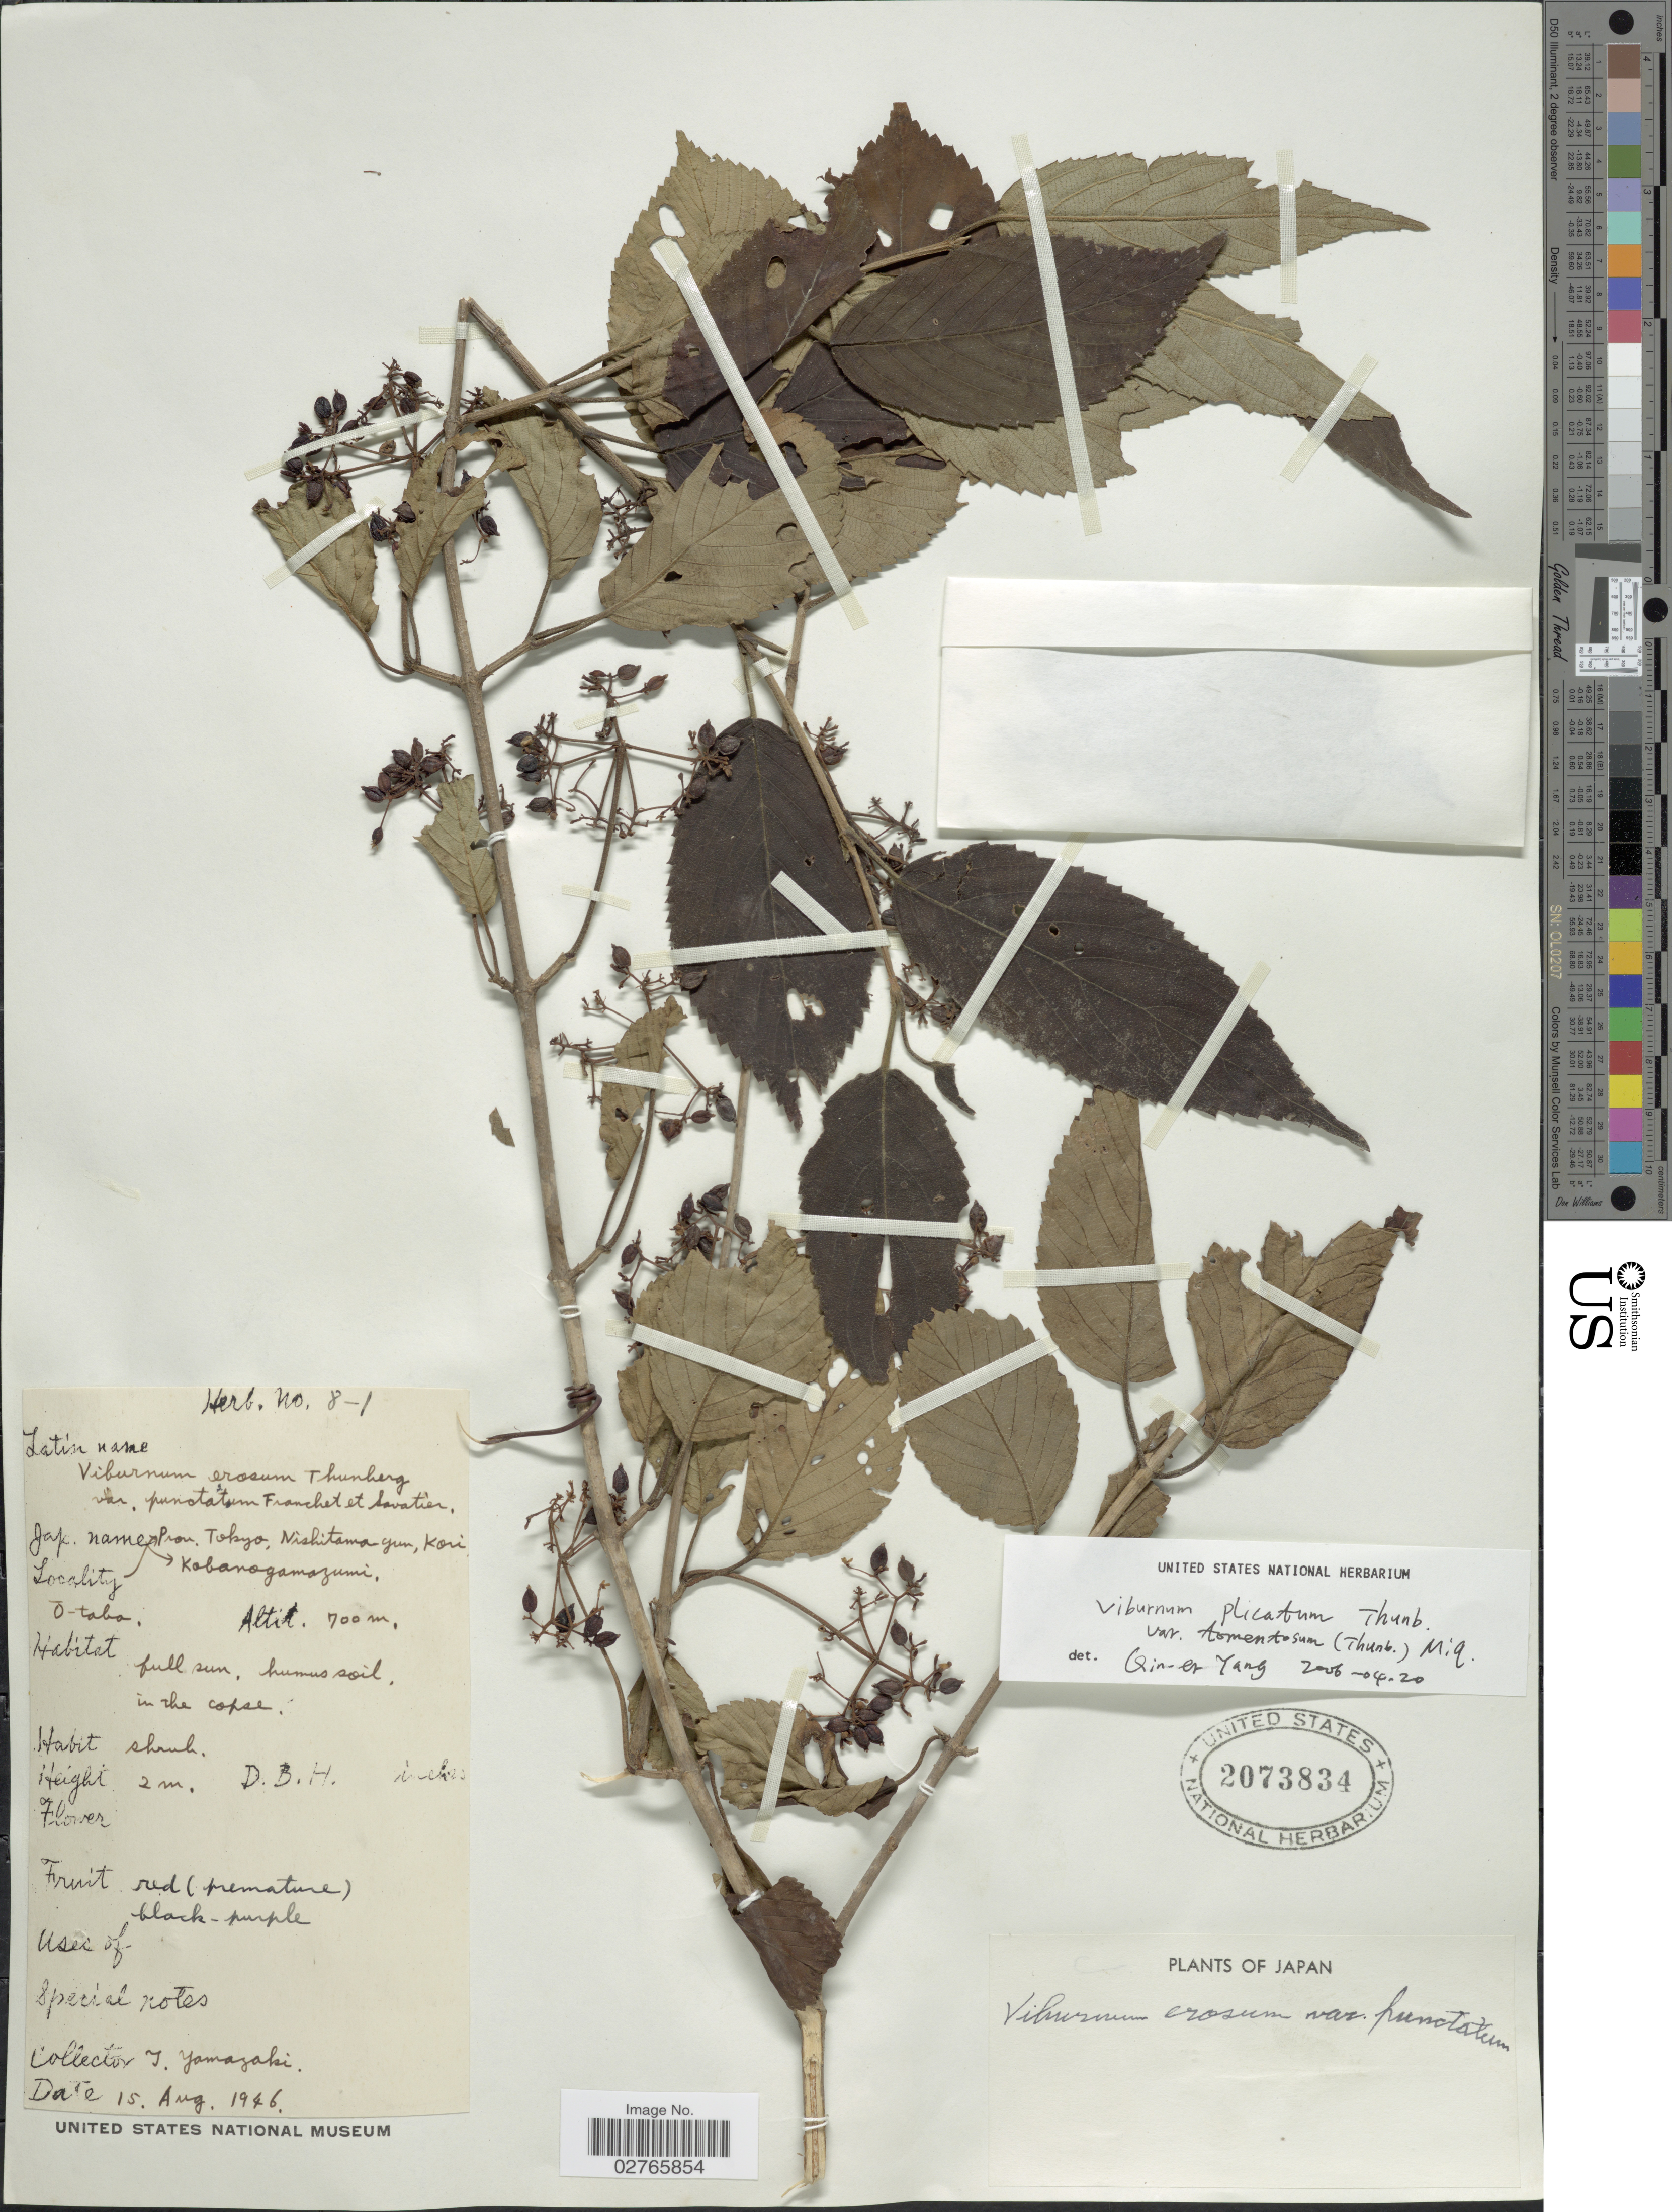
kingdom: Plantae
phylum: Tracheophyta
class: Magnoliopsida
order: Dipsacales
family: Viburnaceae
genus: Viburnum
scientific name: Viburnum erosum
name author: Thunb.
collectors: T. Yamazaki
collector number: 8-1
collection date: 1946-08-15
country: Japan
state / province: Tokyo, Federal City of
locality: Nishitamayun, Kori. Kabanogamazumi.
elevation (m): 700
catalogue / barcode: US 2073834